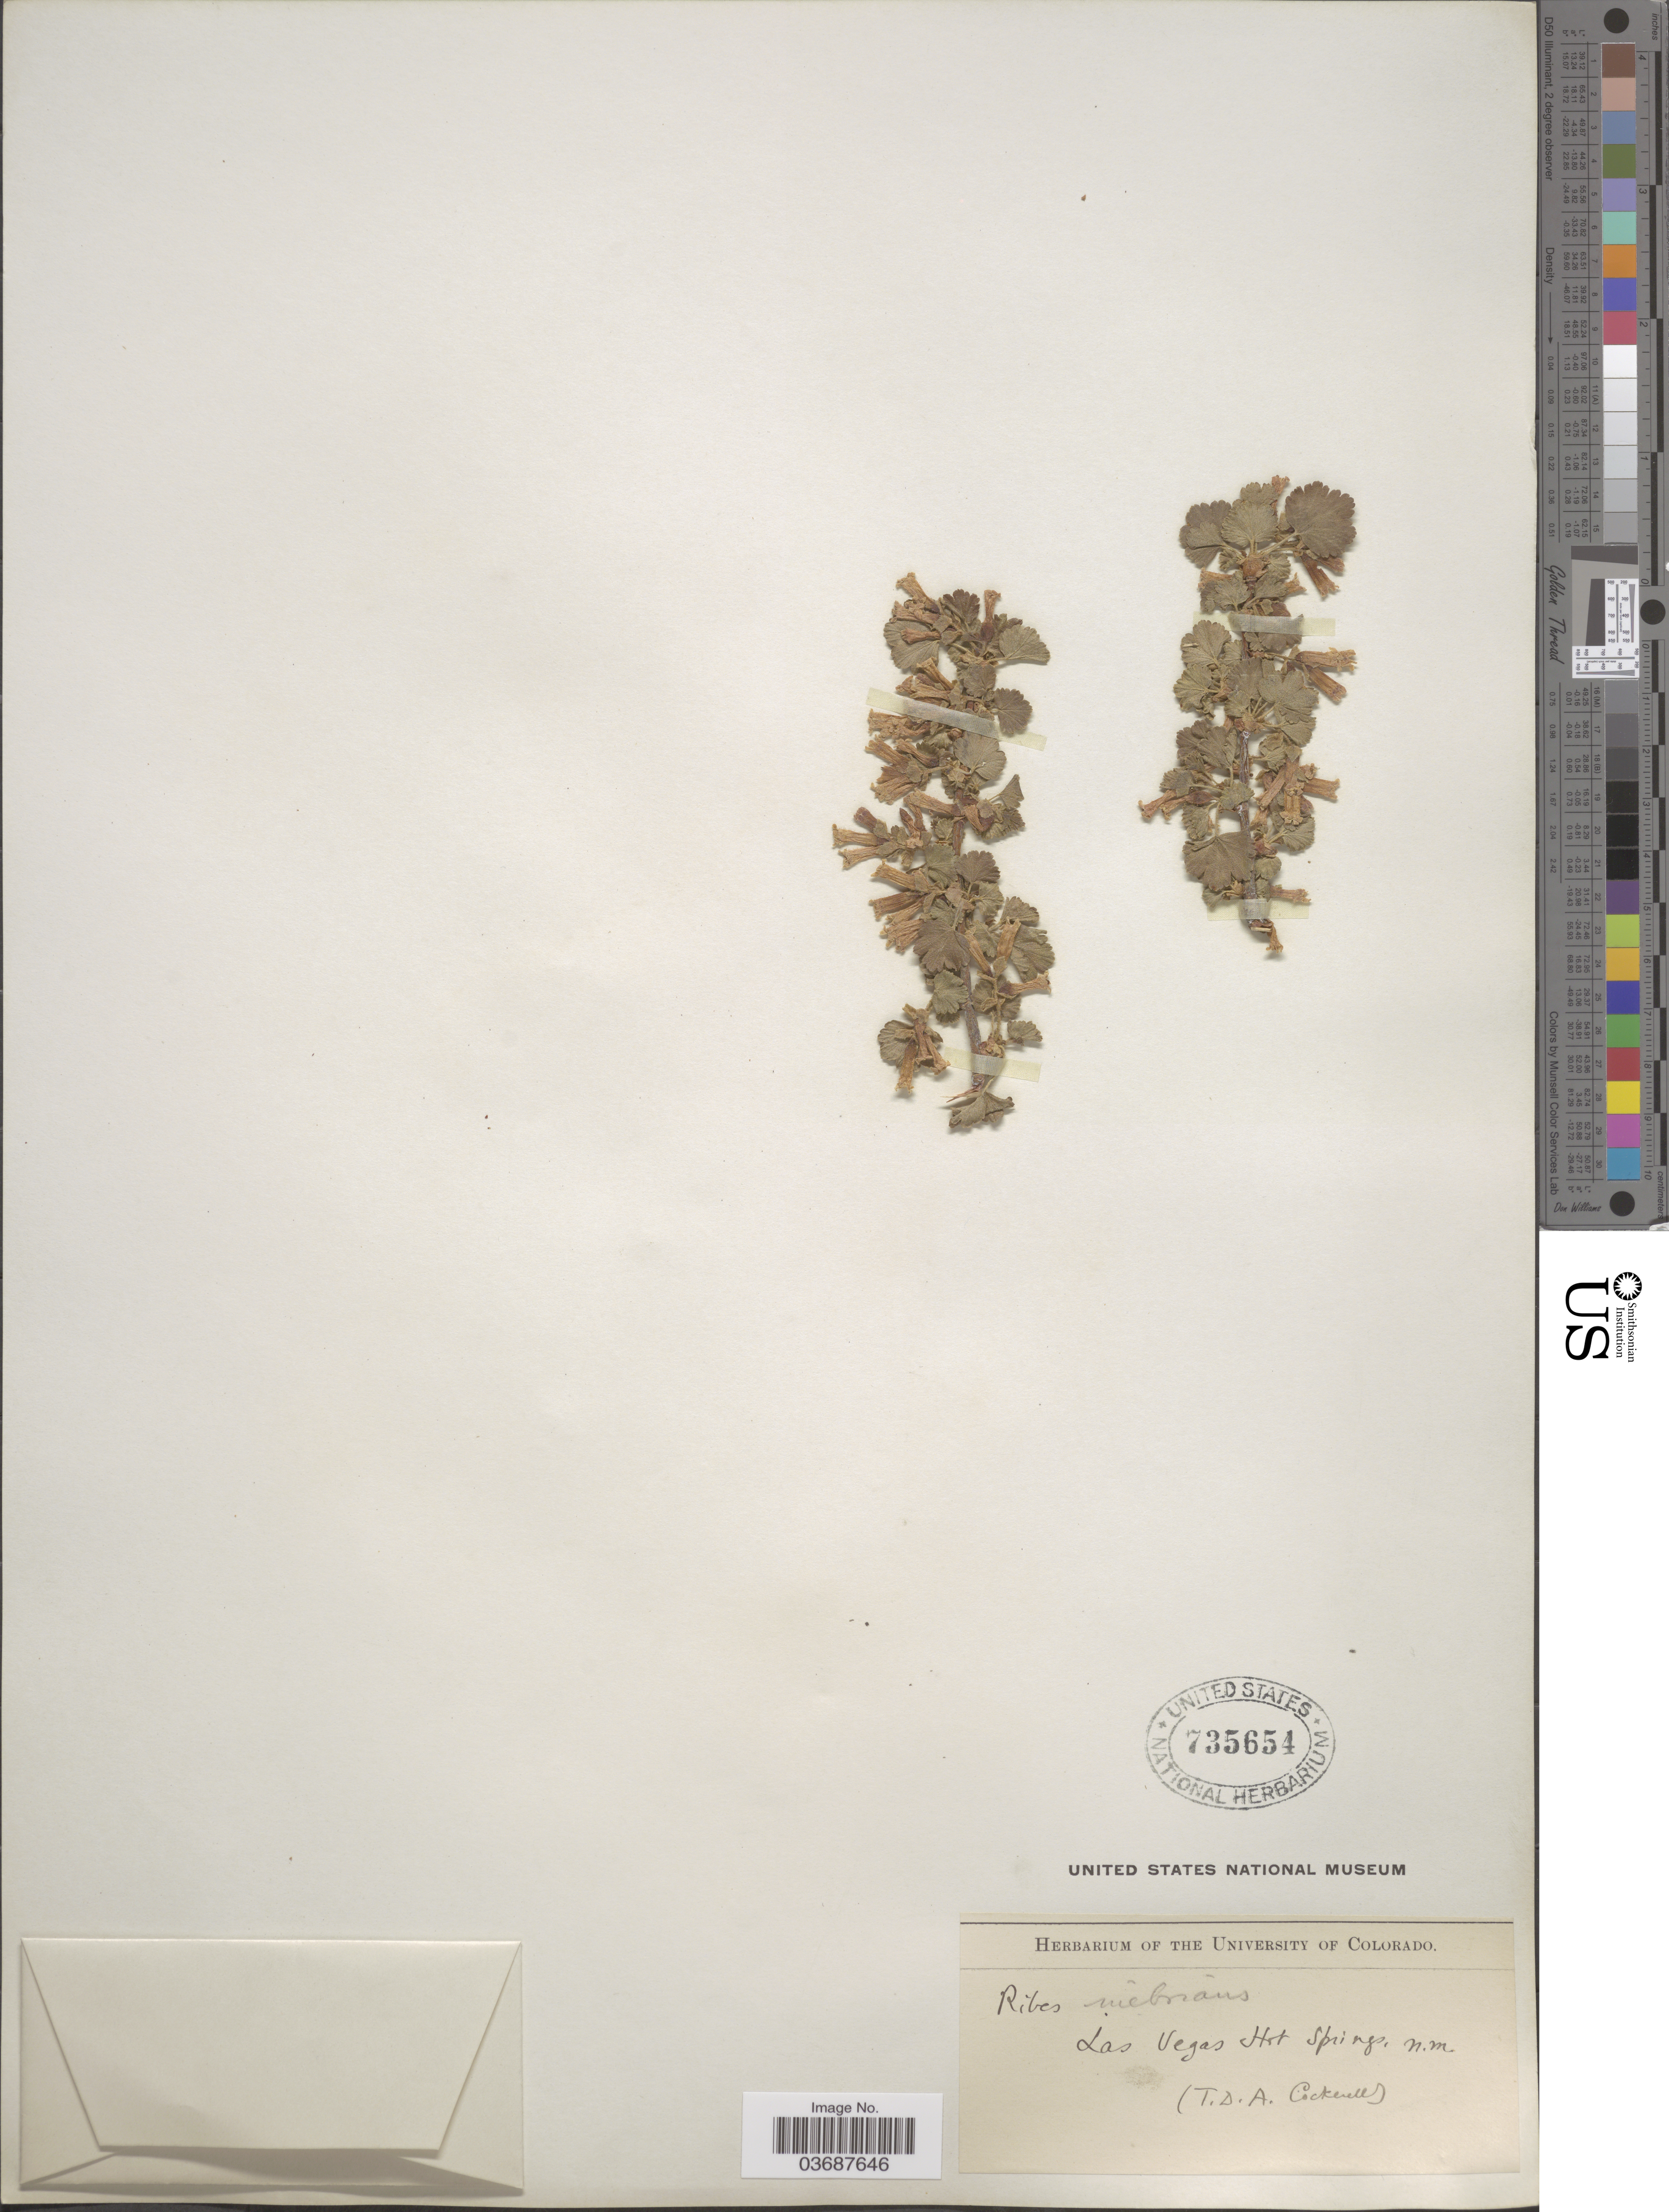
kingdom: Plantae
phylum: Tracheophyta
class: Magnoliopsida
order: Saxifragales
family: Grossulariaceae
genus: Ribes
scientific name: Ribes inebrians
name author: Lindl.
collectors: T. Cockerell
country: United States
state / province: New Mexico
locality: Las Vegas Hot Springs.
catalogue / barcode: US 735654